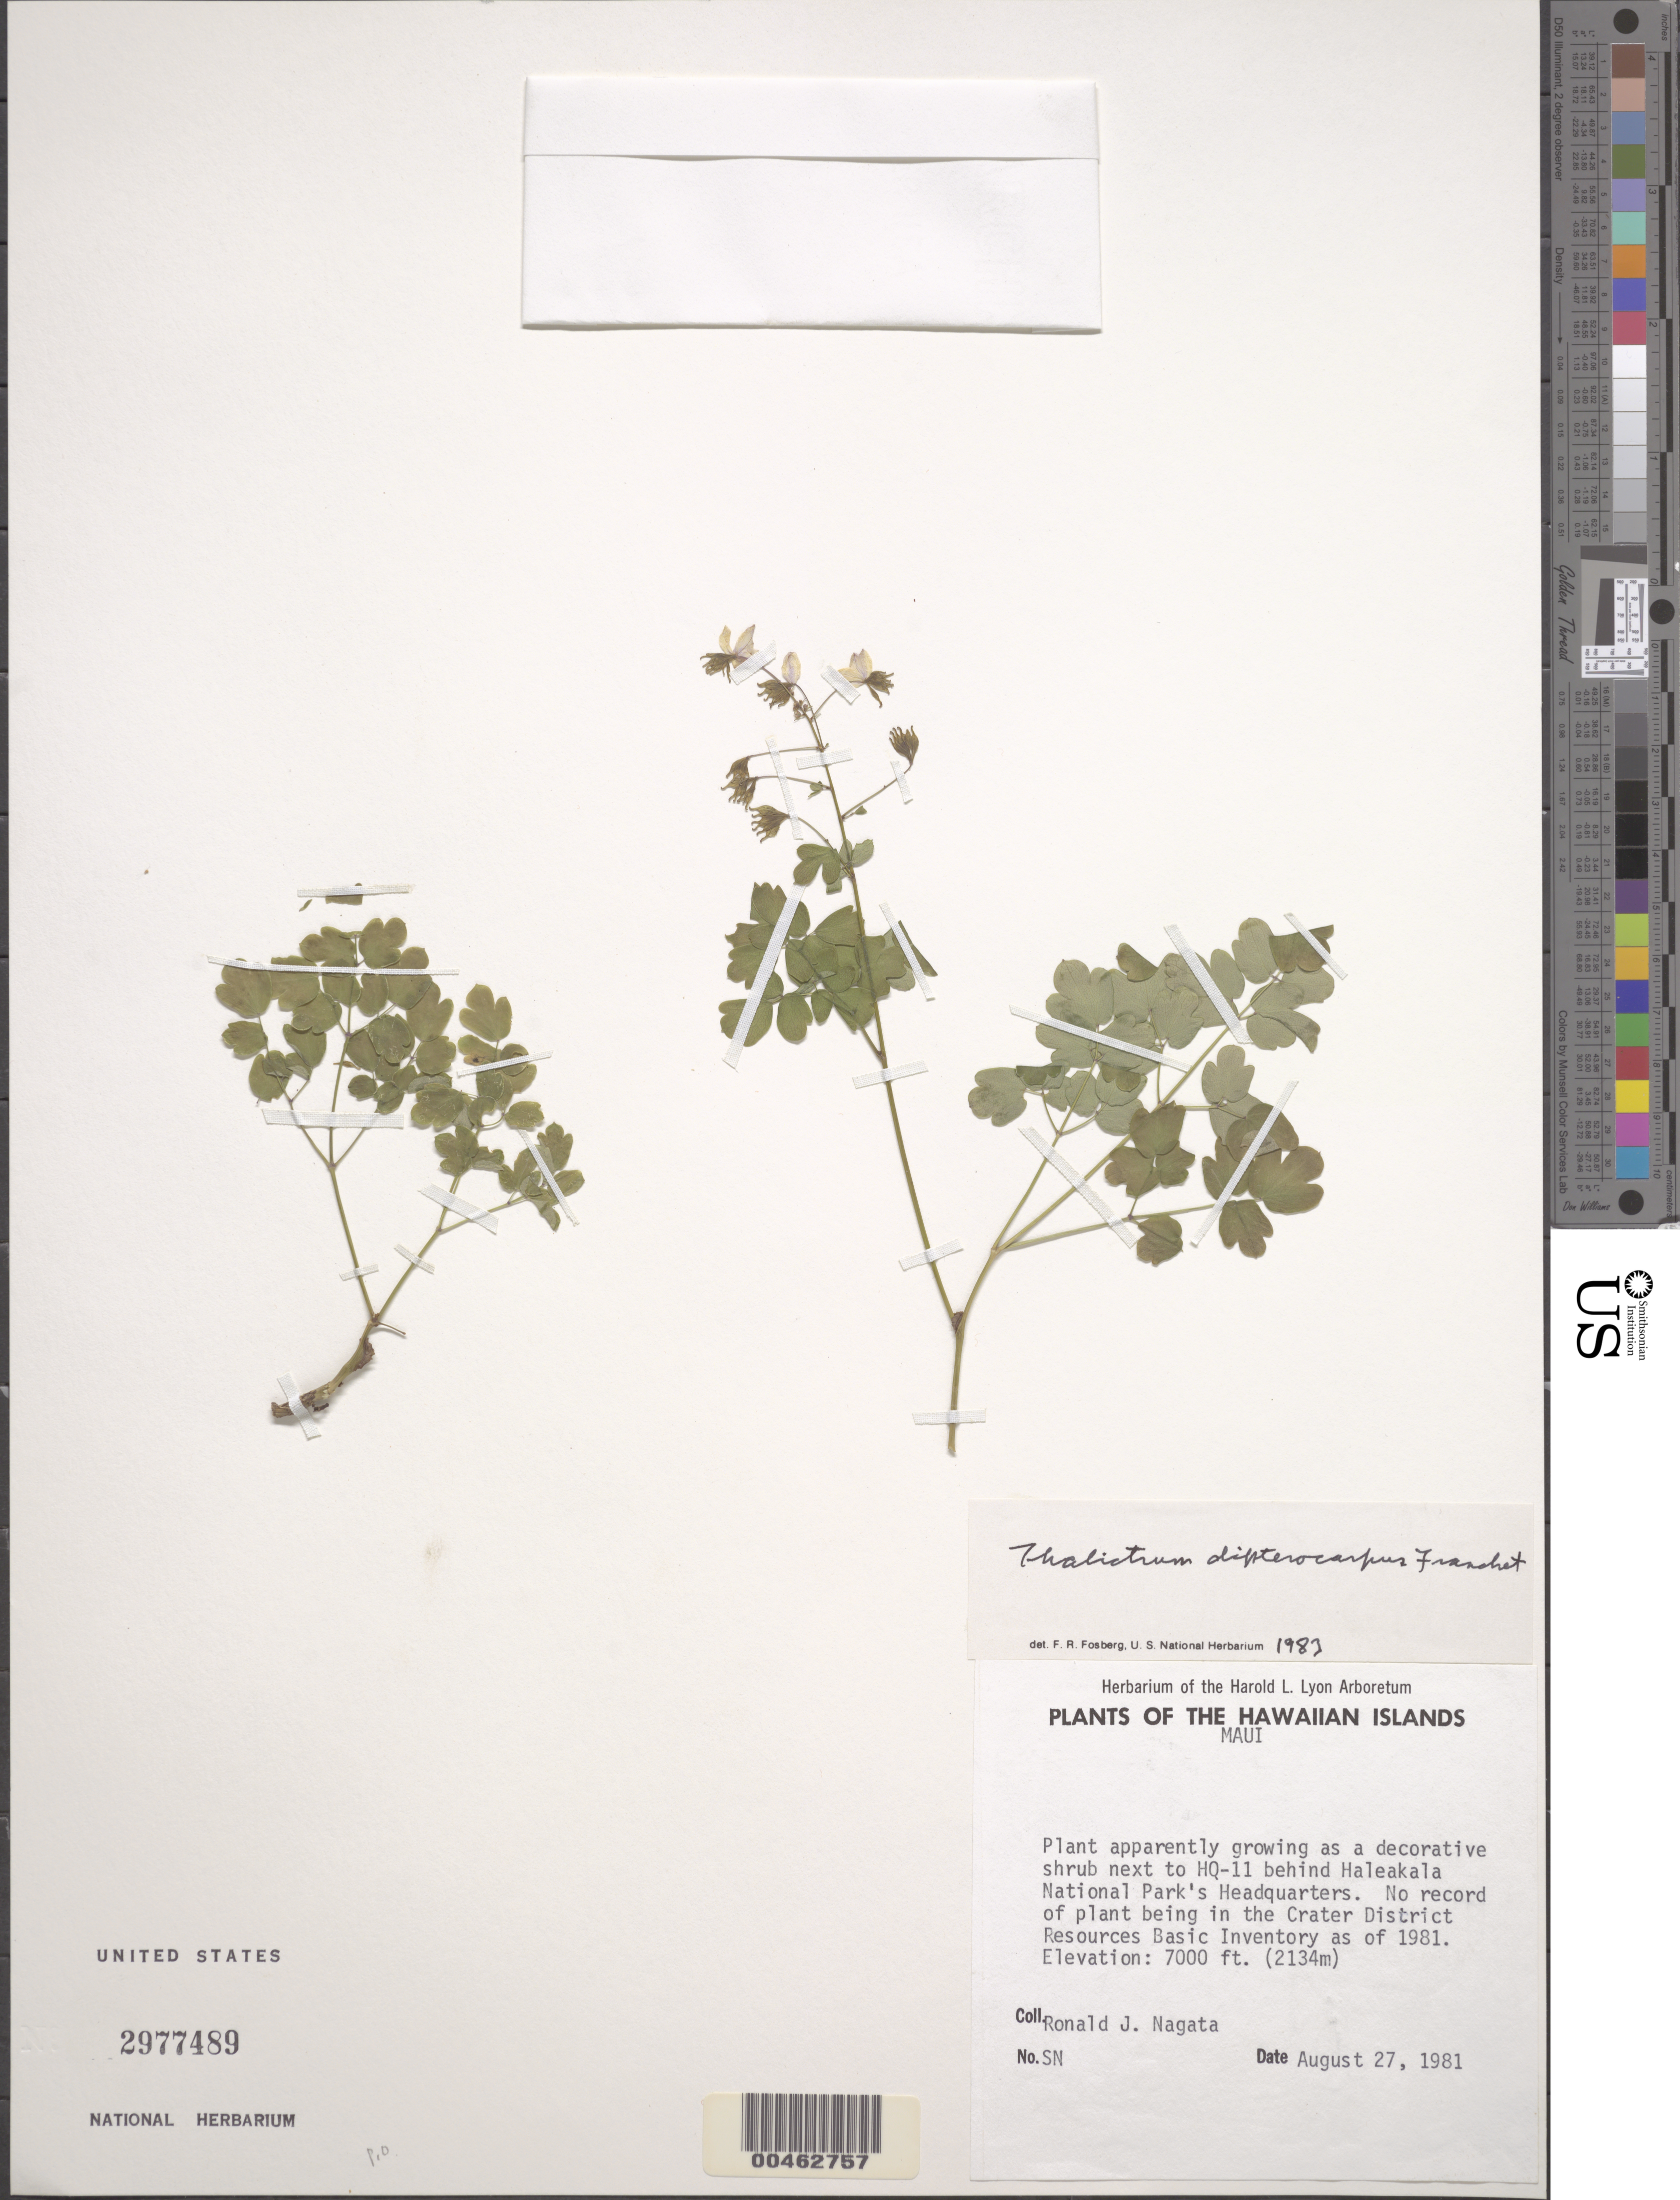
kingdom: Plantae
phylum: Tracheophyta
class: Magnoliopsida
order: Ranunculales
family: Ranunculaceae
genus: Thalictrum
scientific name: Thalictrum dipterocarpum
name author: Franch.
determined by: Fosberg, F. R.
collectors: R. Nagata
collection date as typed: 27 Aug 1981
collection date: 1981-08-27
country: United States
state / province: Hawaii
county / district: Maui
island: Maui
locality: HQ-11 behind Haleakala National Park's Headquarters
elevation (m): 2134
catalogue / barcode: US 2977489